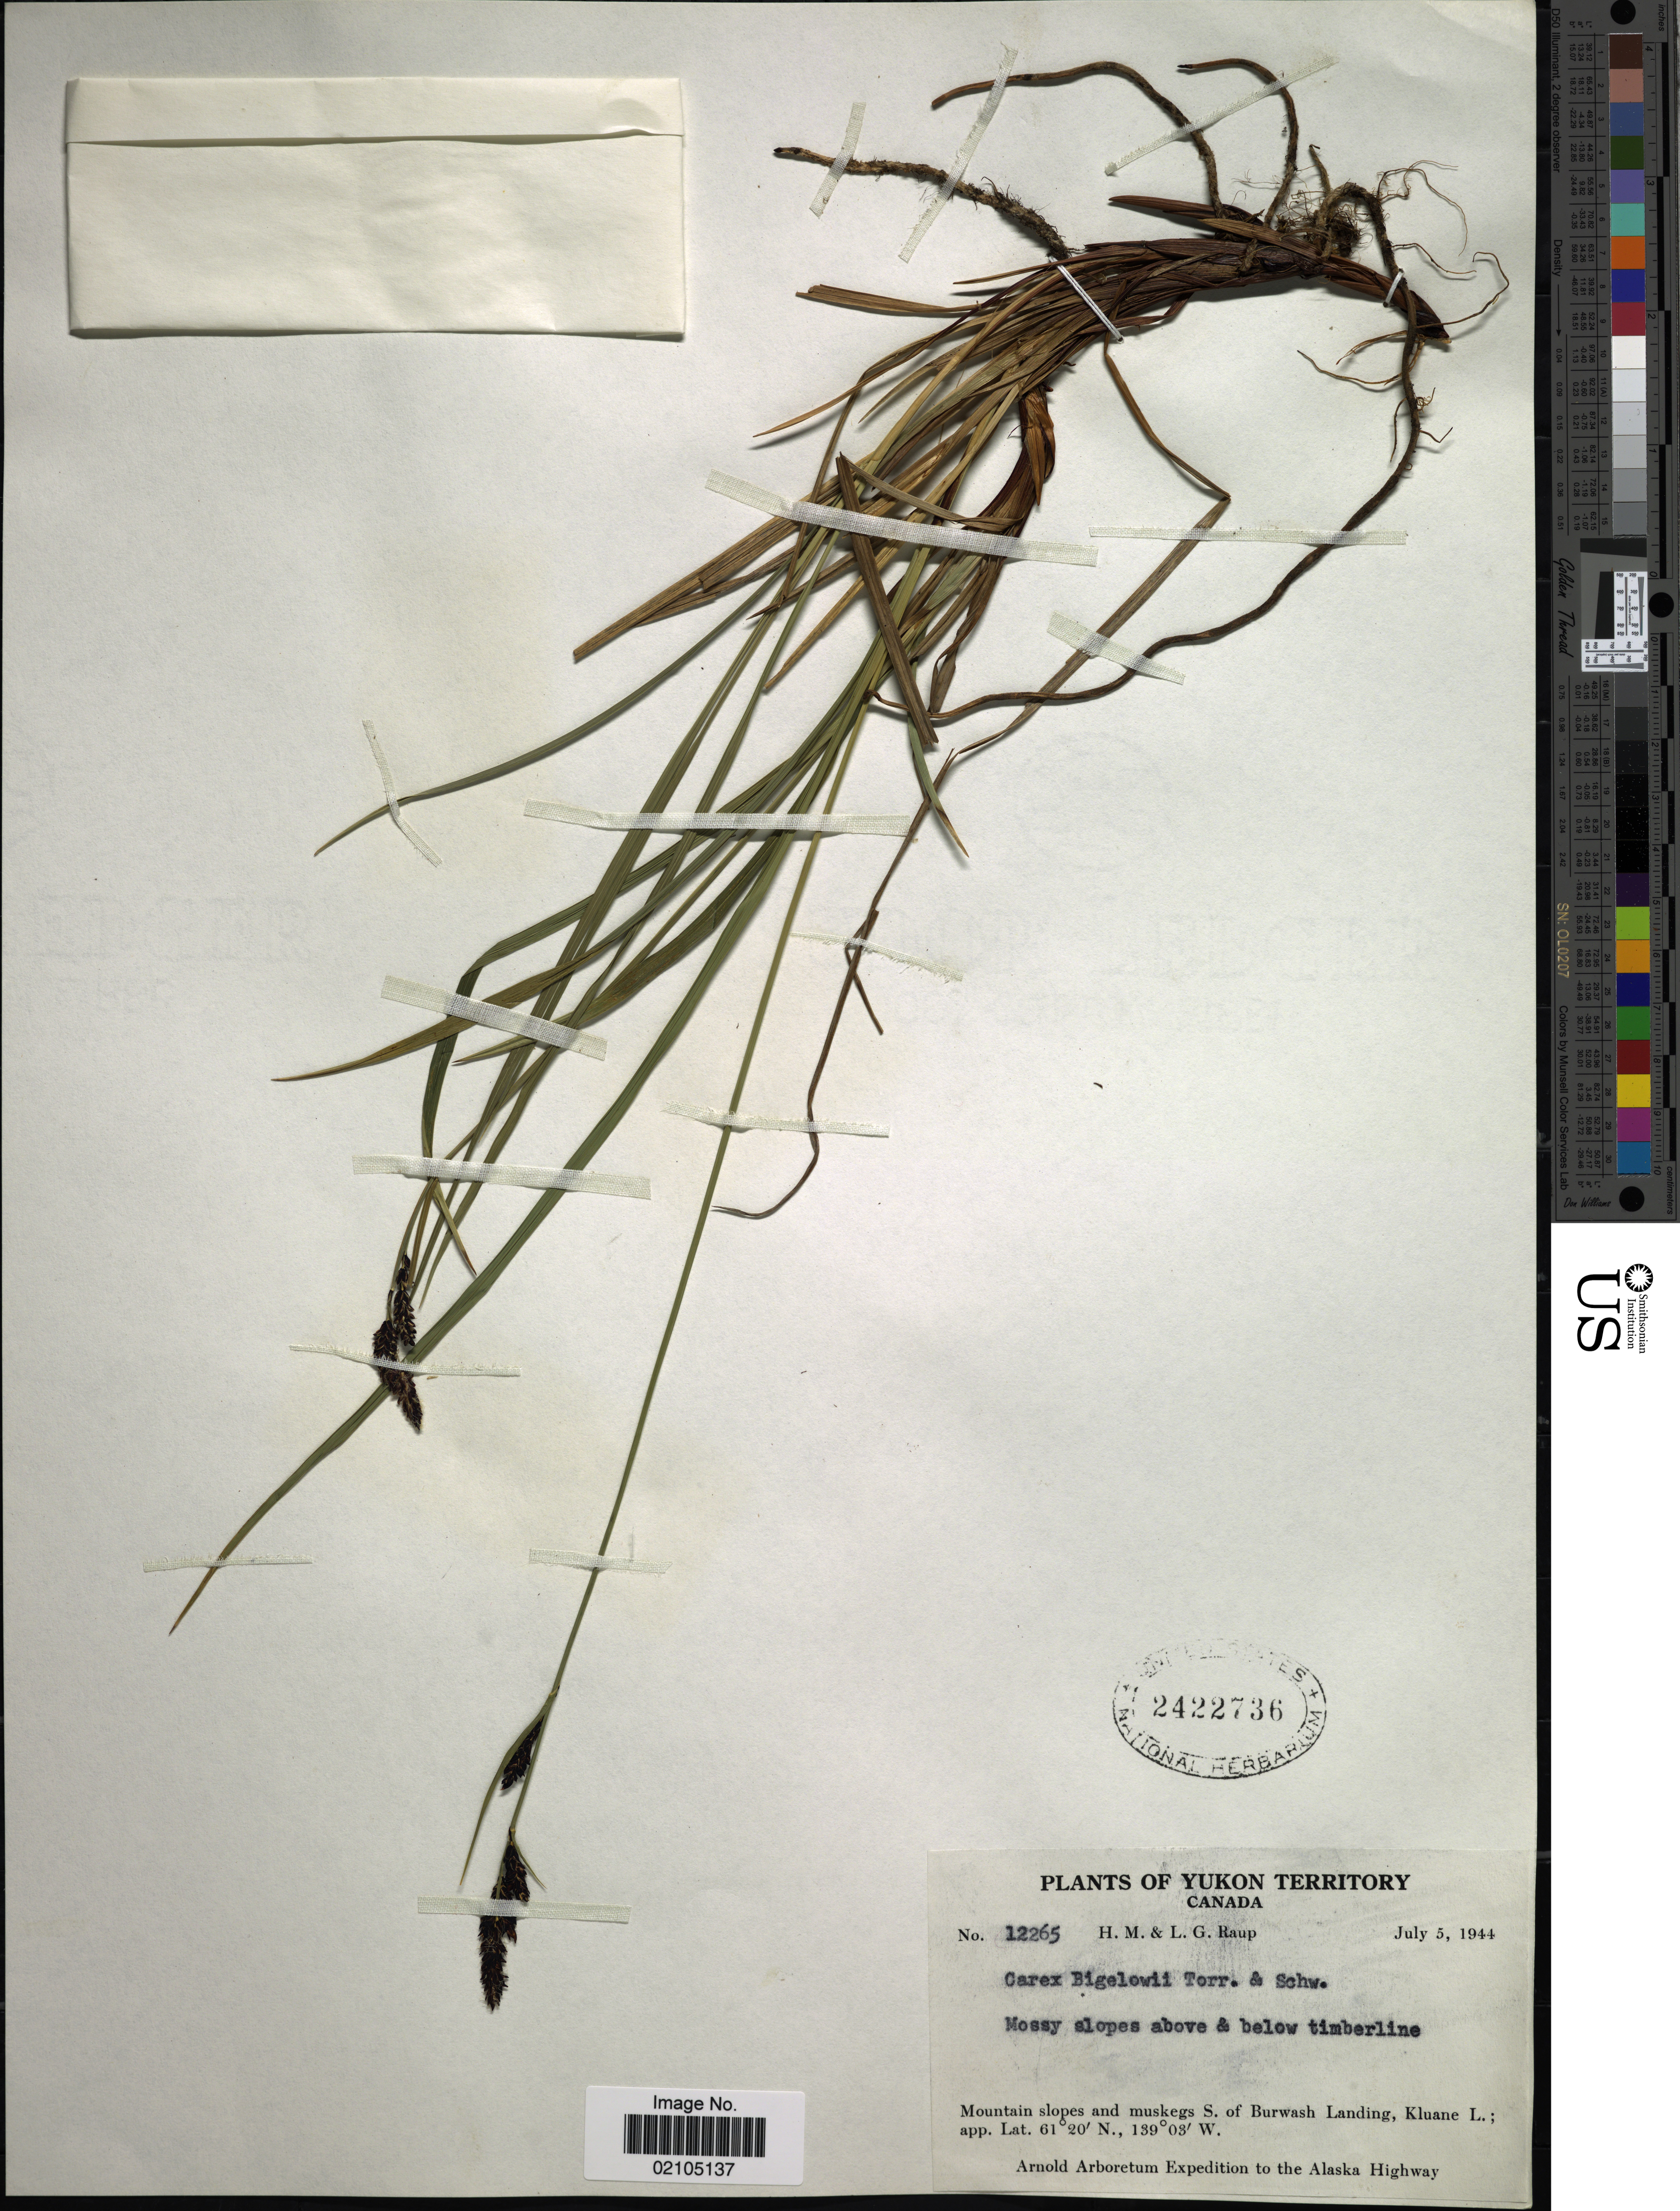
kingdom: Plantae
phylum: Tracheophyta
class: Liliopsida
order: Poales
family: Cyperaceae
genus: Carex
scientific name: Carex bigelowii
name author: Torr. ex Schwein.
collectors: H. Raup & L. Raup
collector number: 12265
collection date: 1944-07-05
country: Canada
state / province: Yukon Territory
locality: Mossy slopes above & below timberline. Mountain slopes and muskegs S. of Burwash Landing, Kluane L.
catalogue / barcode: US 2422736